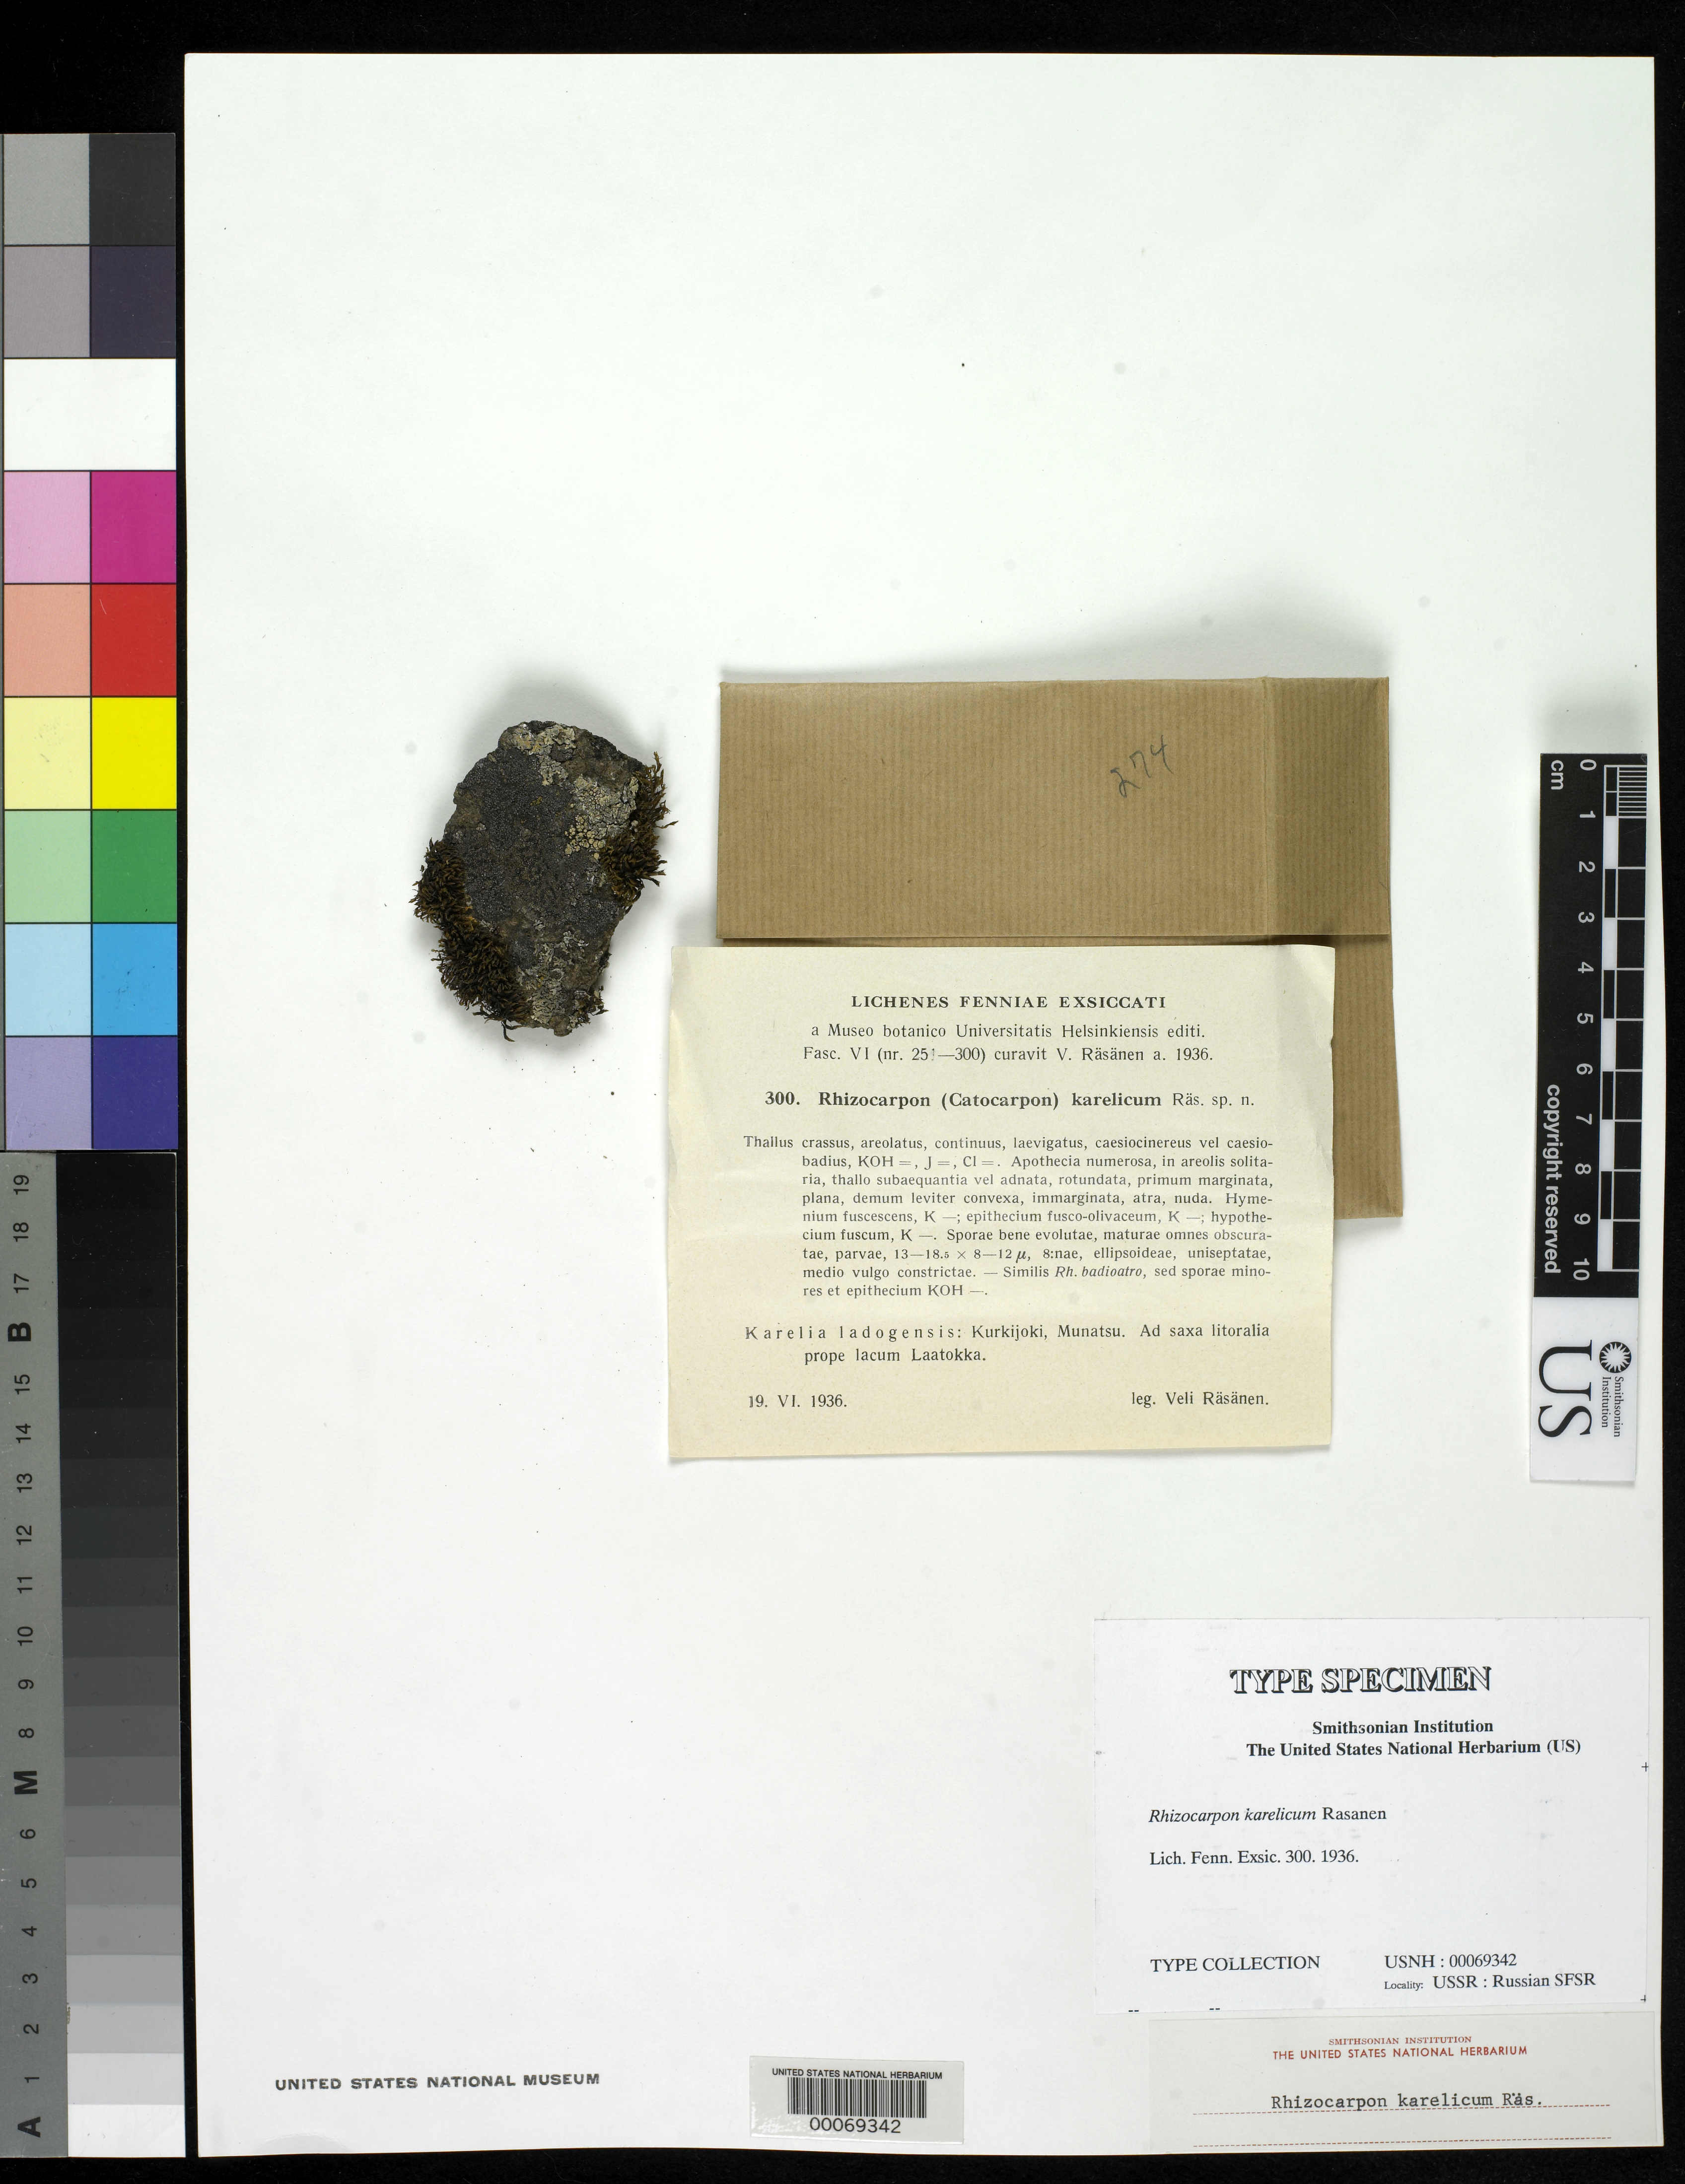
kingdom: Fungi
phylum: Ascomycota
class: Lecanoromycetes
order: Rhizocarpales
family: Rhizocarpaceae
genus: Rhizocarpon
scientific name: Rhizocarpon karelicum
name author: Räsänen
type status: Type Collection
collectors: V. Rasanen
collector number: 300 Lich. Fenn. Exsic.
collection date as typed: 19 Jun 1936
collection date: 1936-06-19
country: Russian Federation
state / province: Karelia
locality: Kurkijoki, Munatsu, Laatokka.